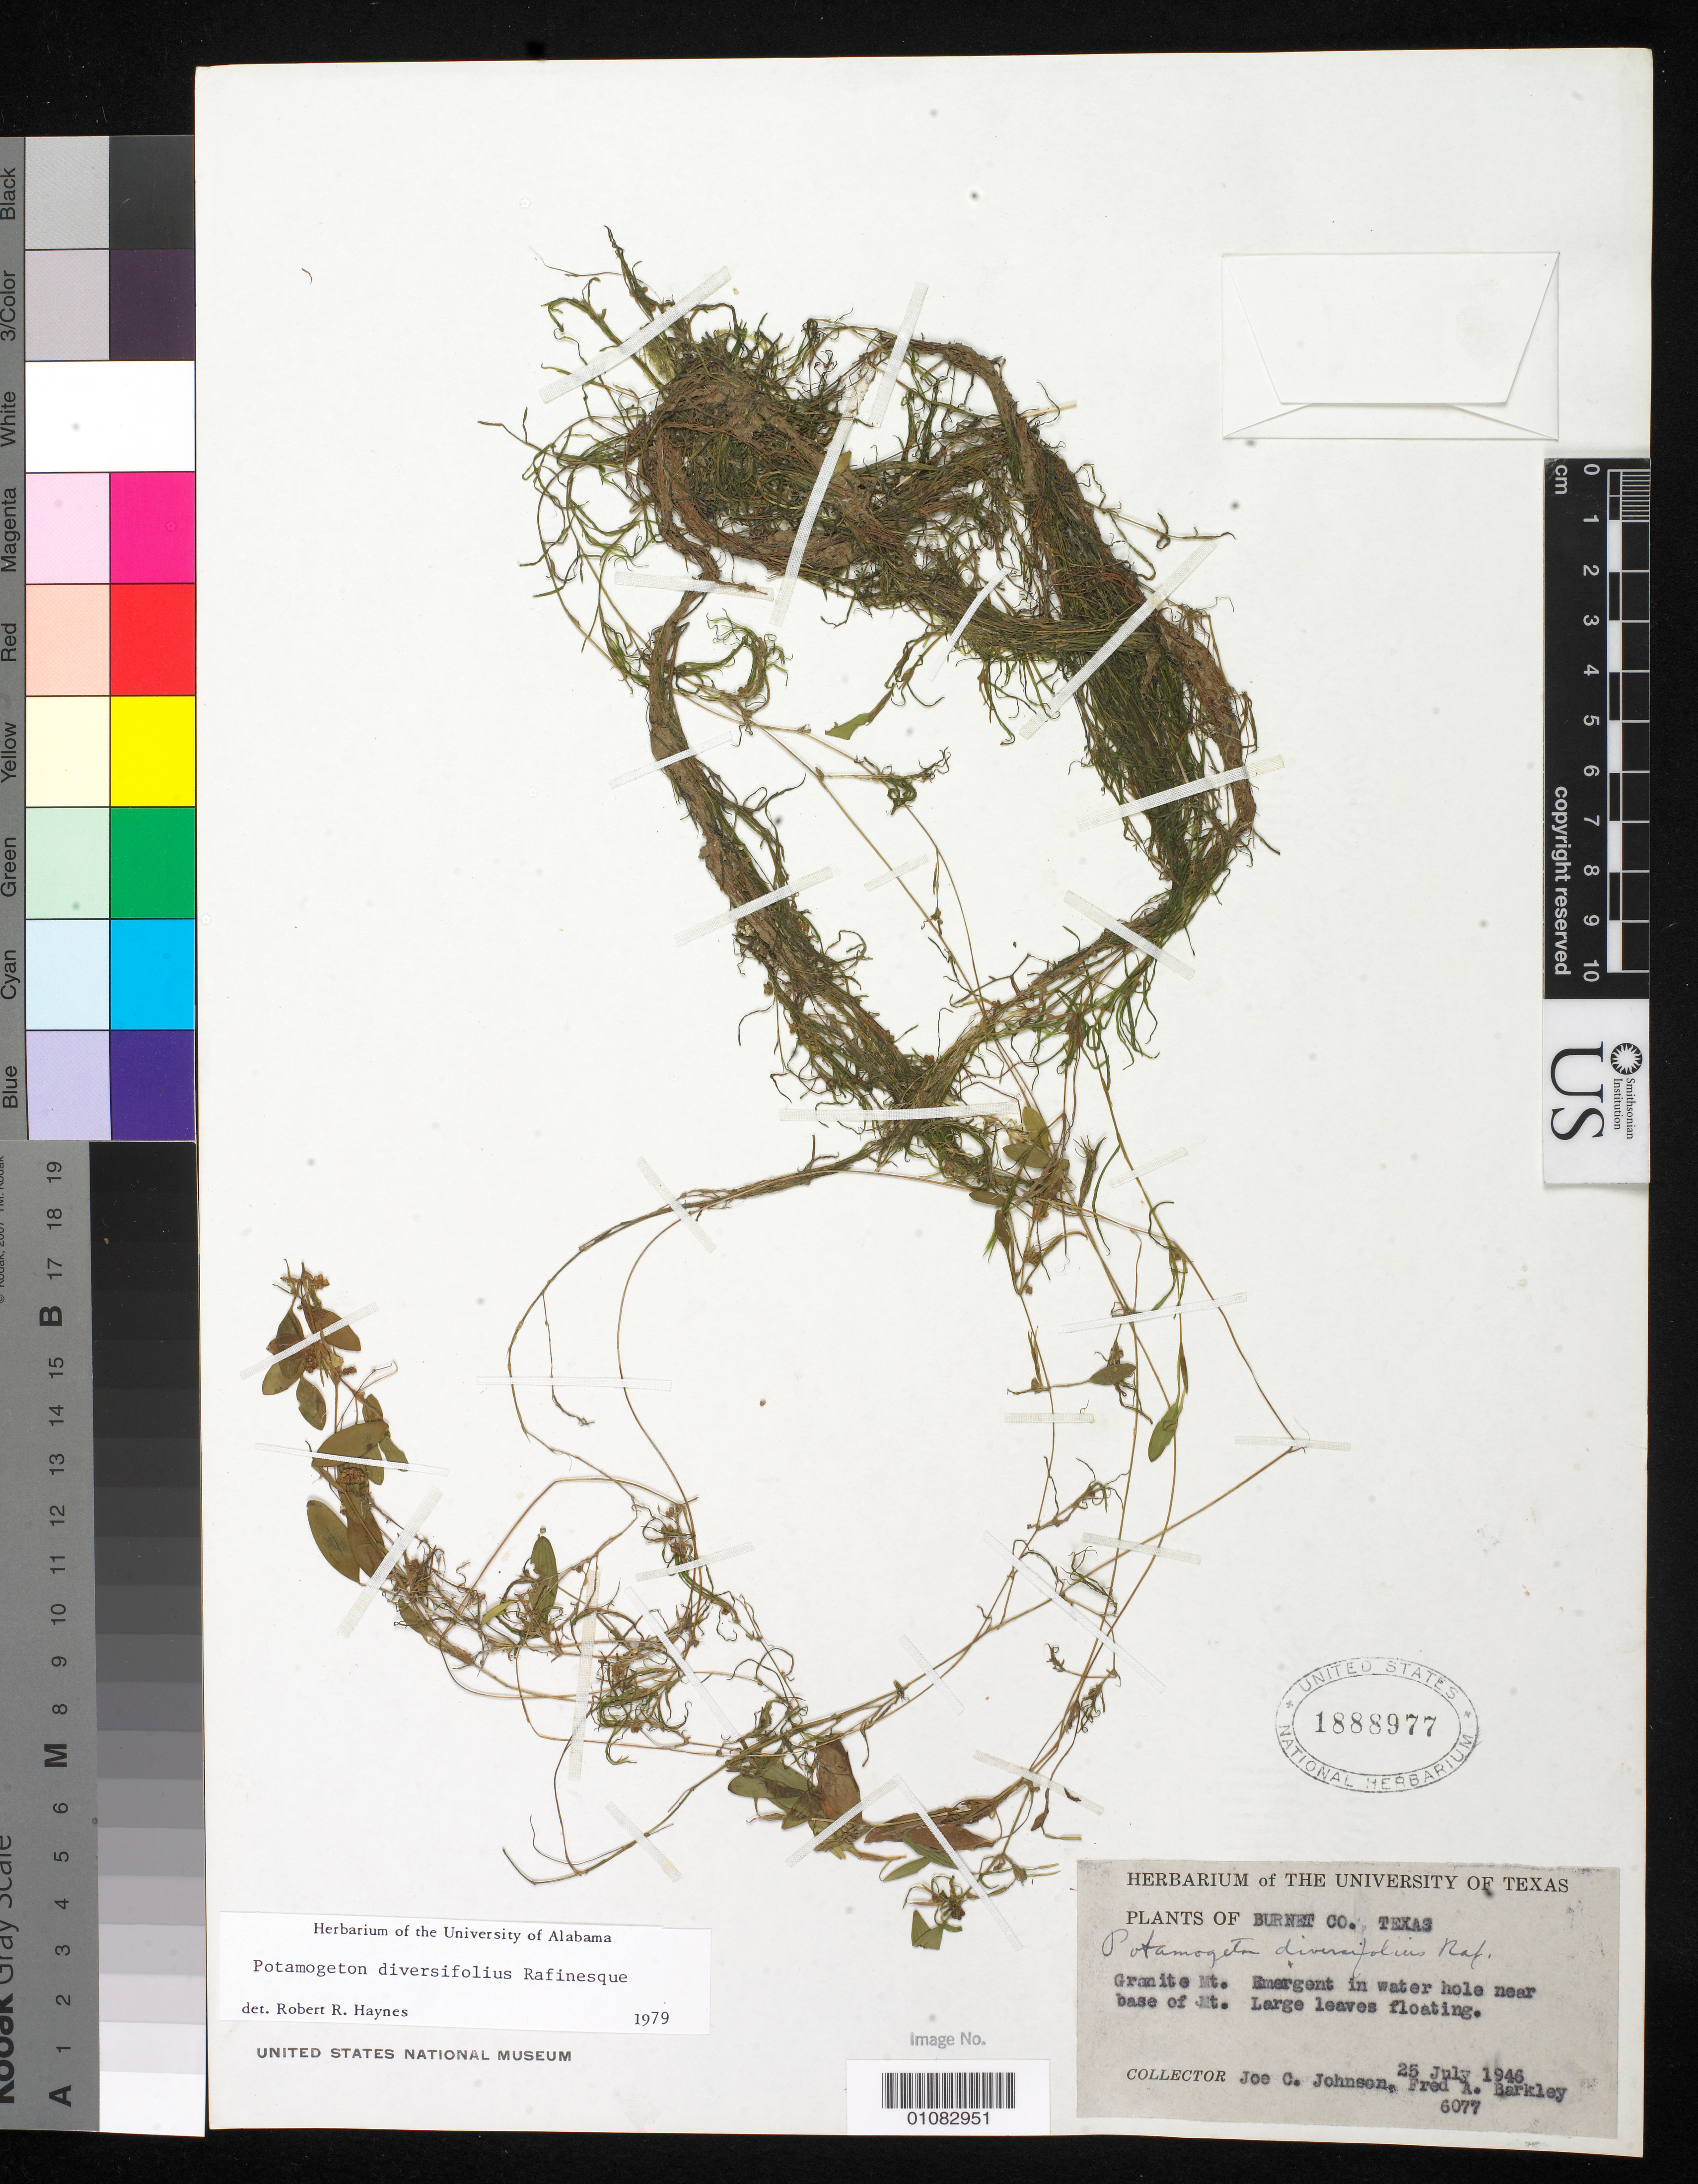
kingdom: Plantae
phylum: Tracheophyta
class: Liliopsida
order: Alismatales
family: Potamogetonaceae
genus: Potamogeton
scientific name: Potamogeton diversifolius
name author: Raf.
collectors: J. C. Johnson & F. A. Barkley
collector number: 6077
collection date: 1946-07-25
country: United States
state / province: Texas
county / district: Burnet County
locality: Granite Mountain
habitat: Emergent in water hole near base of mountain.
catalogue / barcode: US 1888977